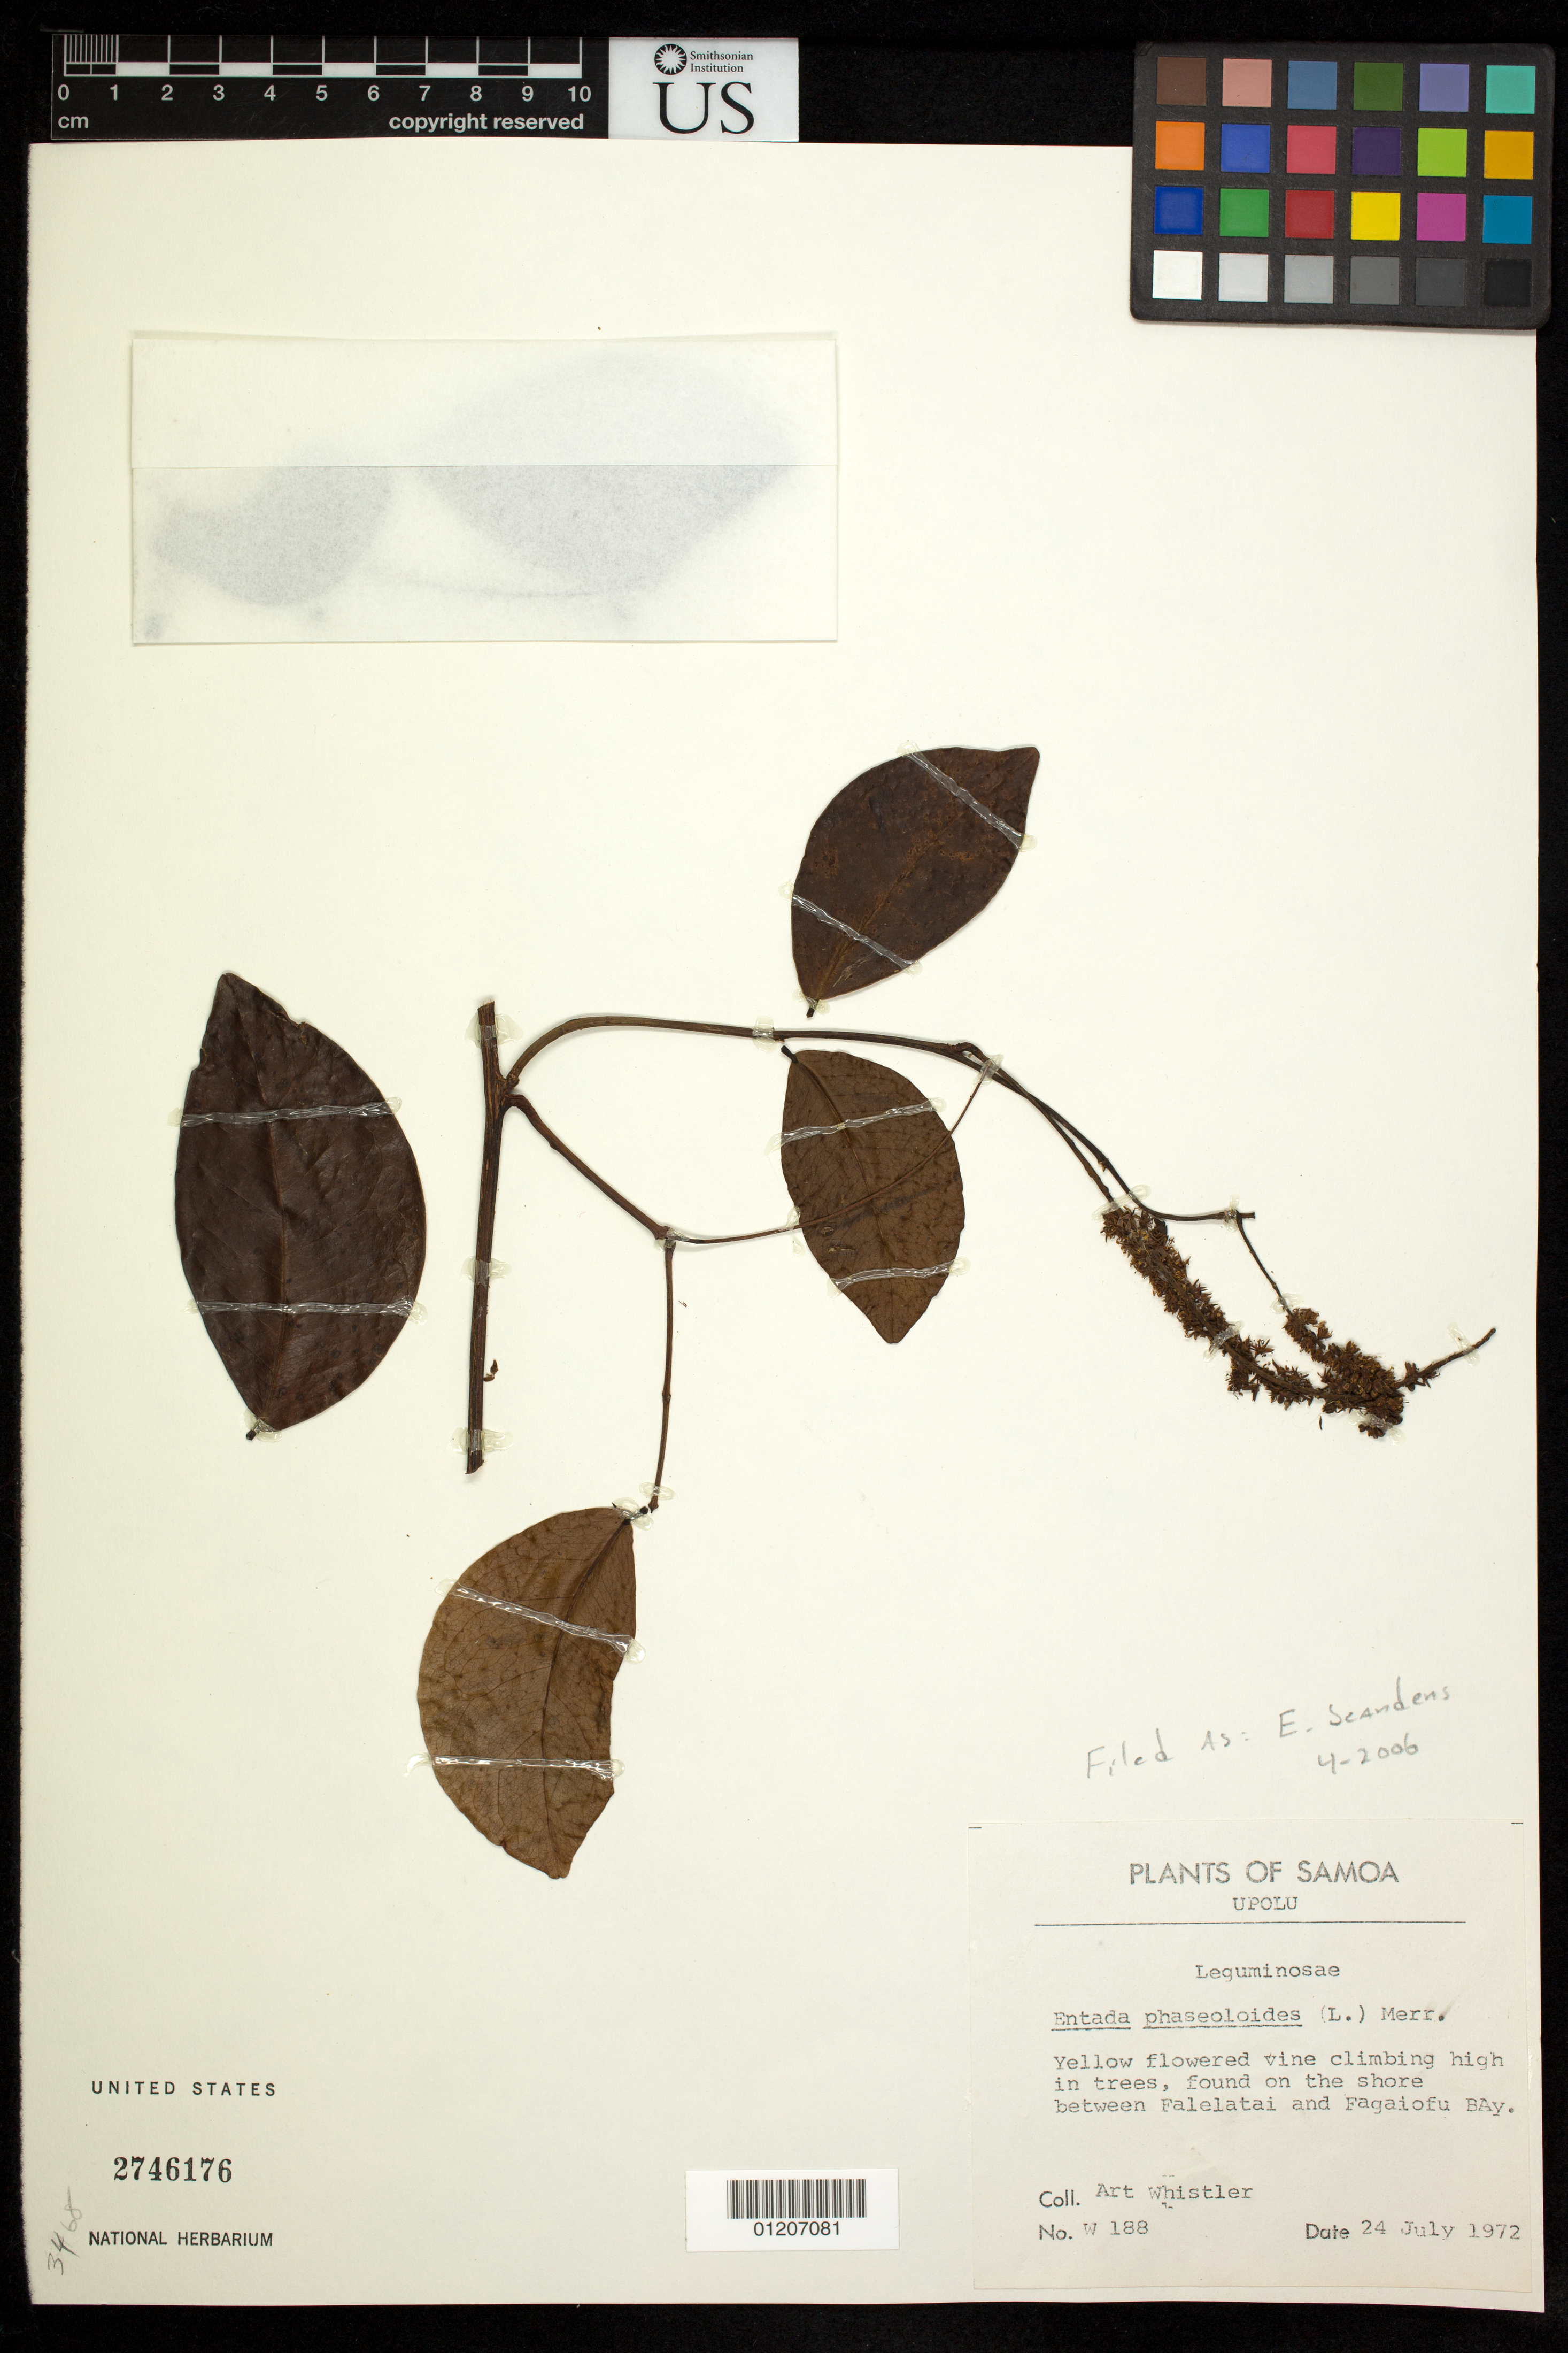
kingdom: Plantae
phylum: Tracheophyta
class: Magnoliopsida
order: Fabales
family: Fabaceae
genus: Entada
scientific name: Entada phaseoloides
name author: (L.) Merr.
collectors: A. Whistler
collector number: W 188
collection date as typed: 24 Jul 1972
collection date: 1972-07-24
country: Samoa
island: Upolu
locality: found on the shore between Falelatai and Fagaiofu Bay.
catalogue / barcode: US 2746176